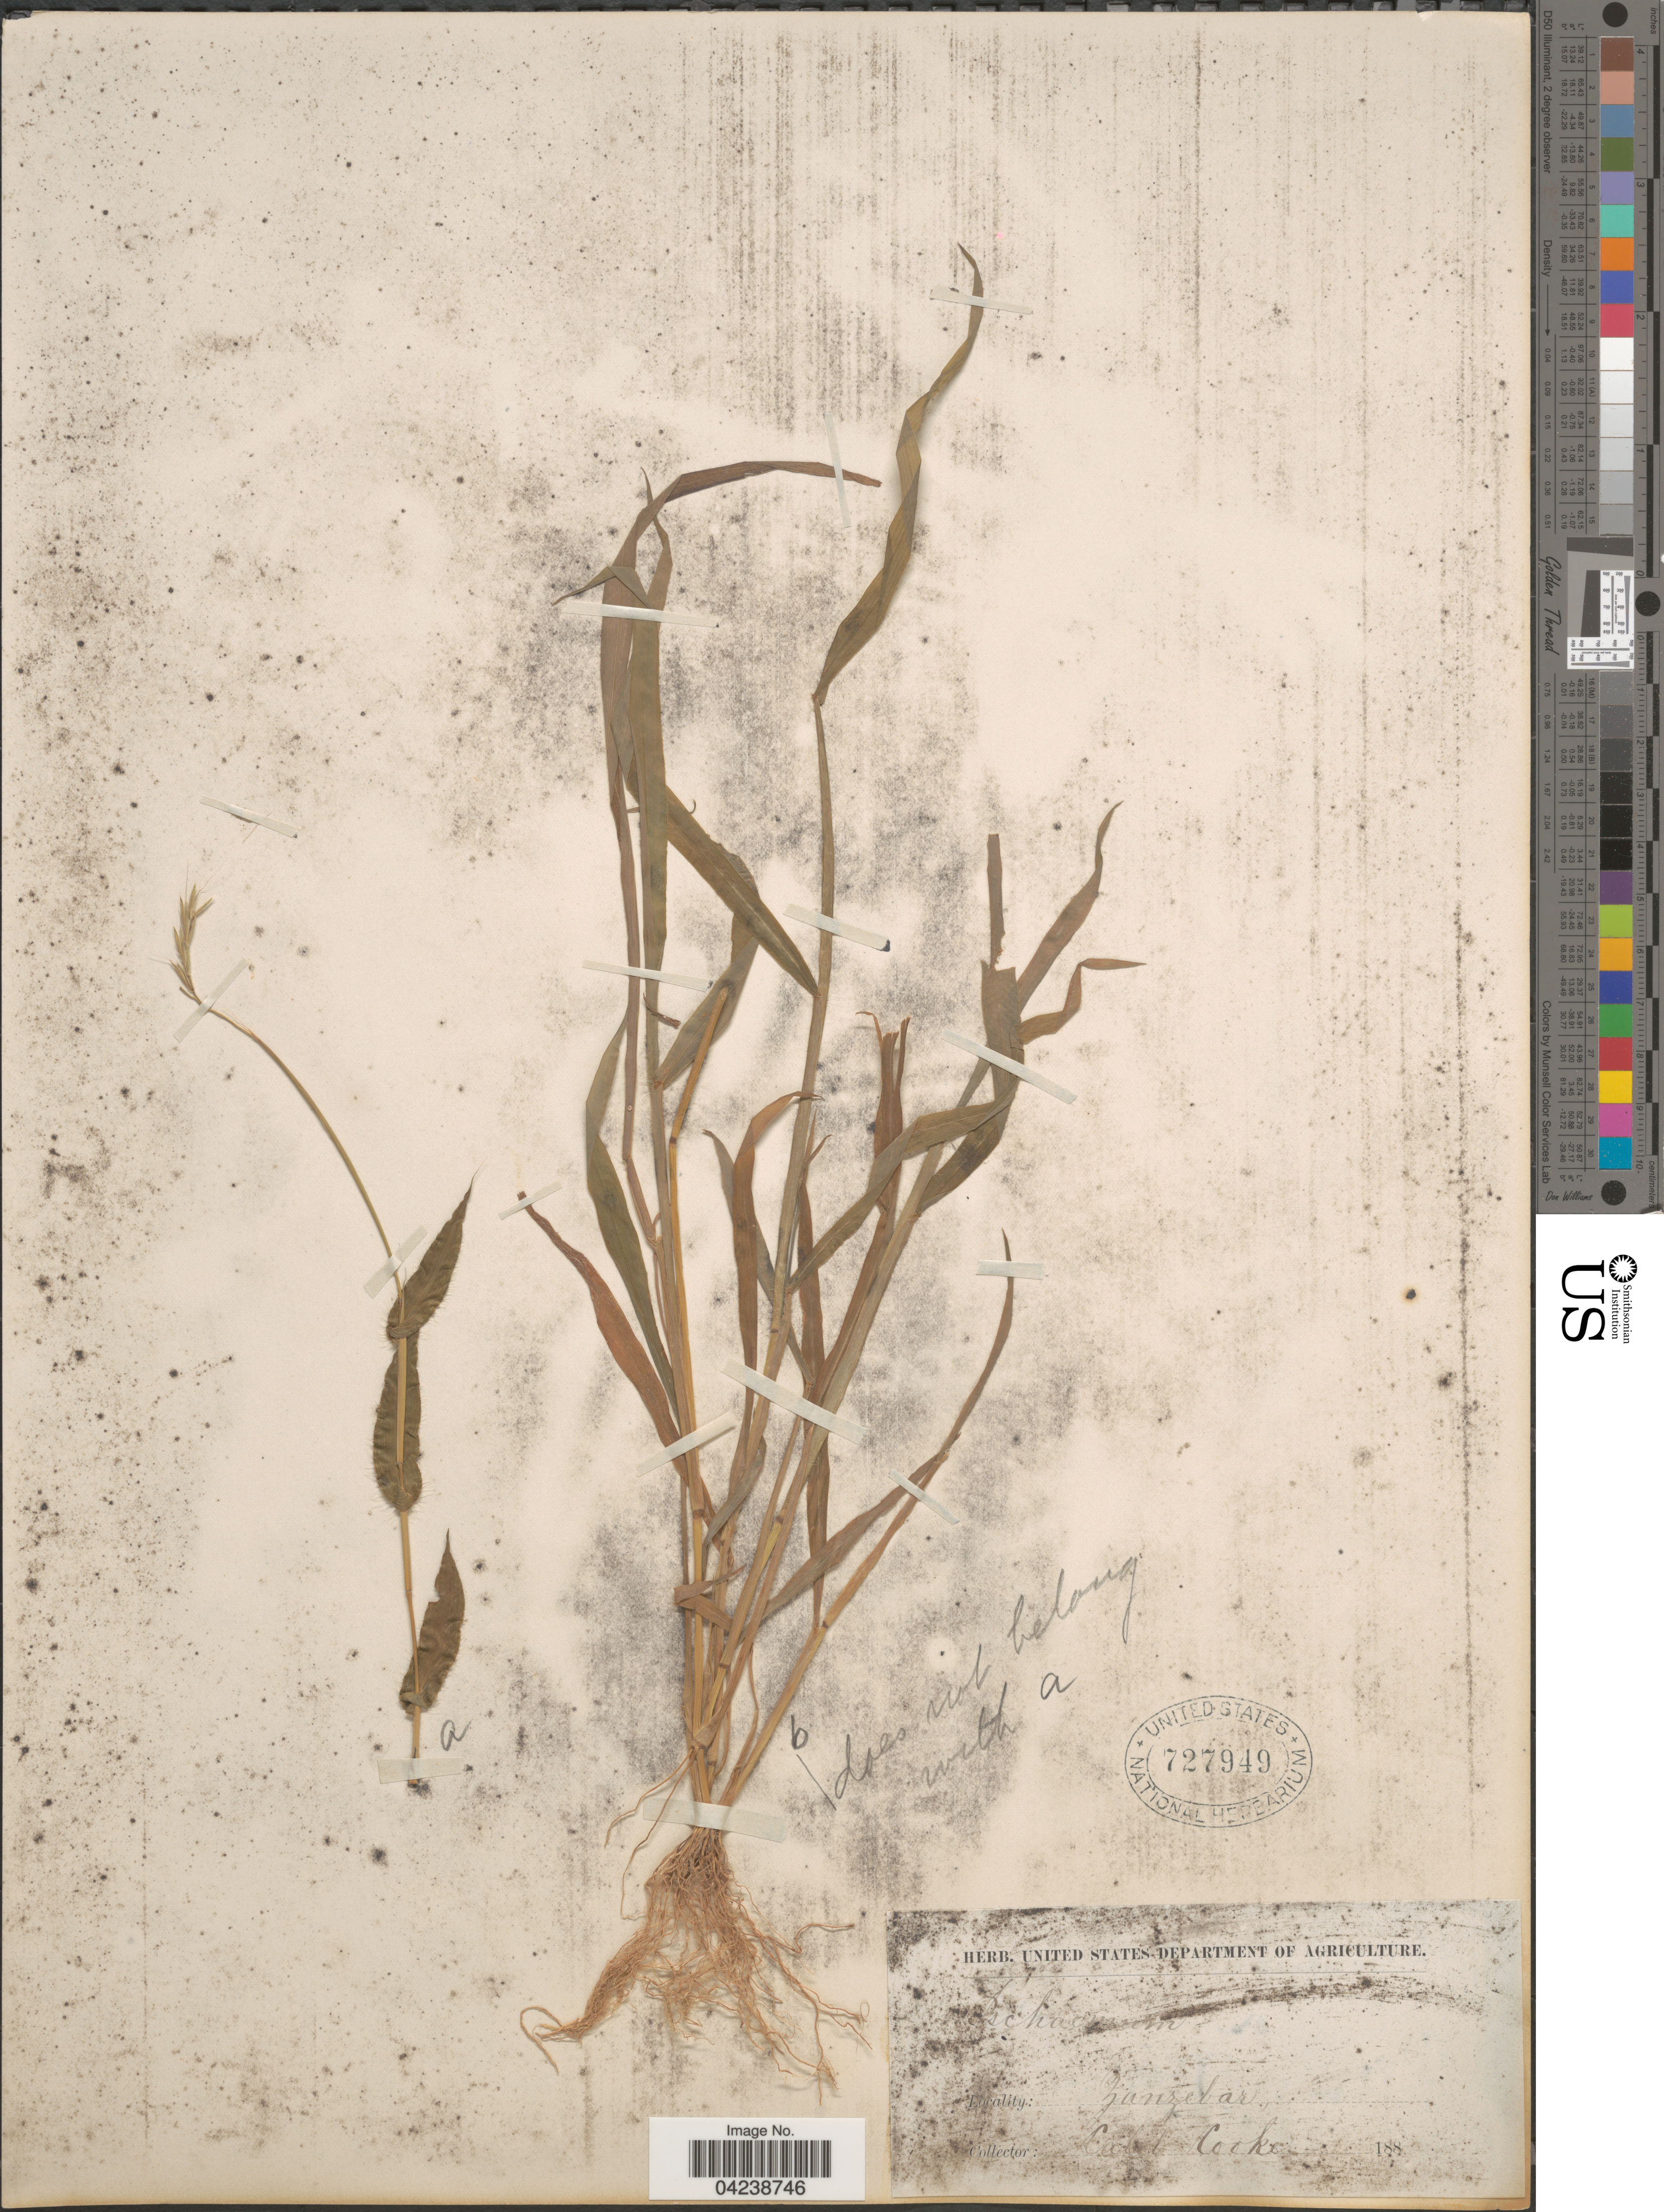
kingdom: Plantae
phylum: Tracheophyta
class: Liliopsida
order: Poales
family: Poaceae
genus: Arthraxon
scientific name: Arthraxon prionodes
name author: (Steud.) Dandy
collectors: C. M. Cooke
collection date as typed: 188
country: Tanzania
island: Zanzibar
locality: Zanzibar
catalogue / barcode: US 727949